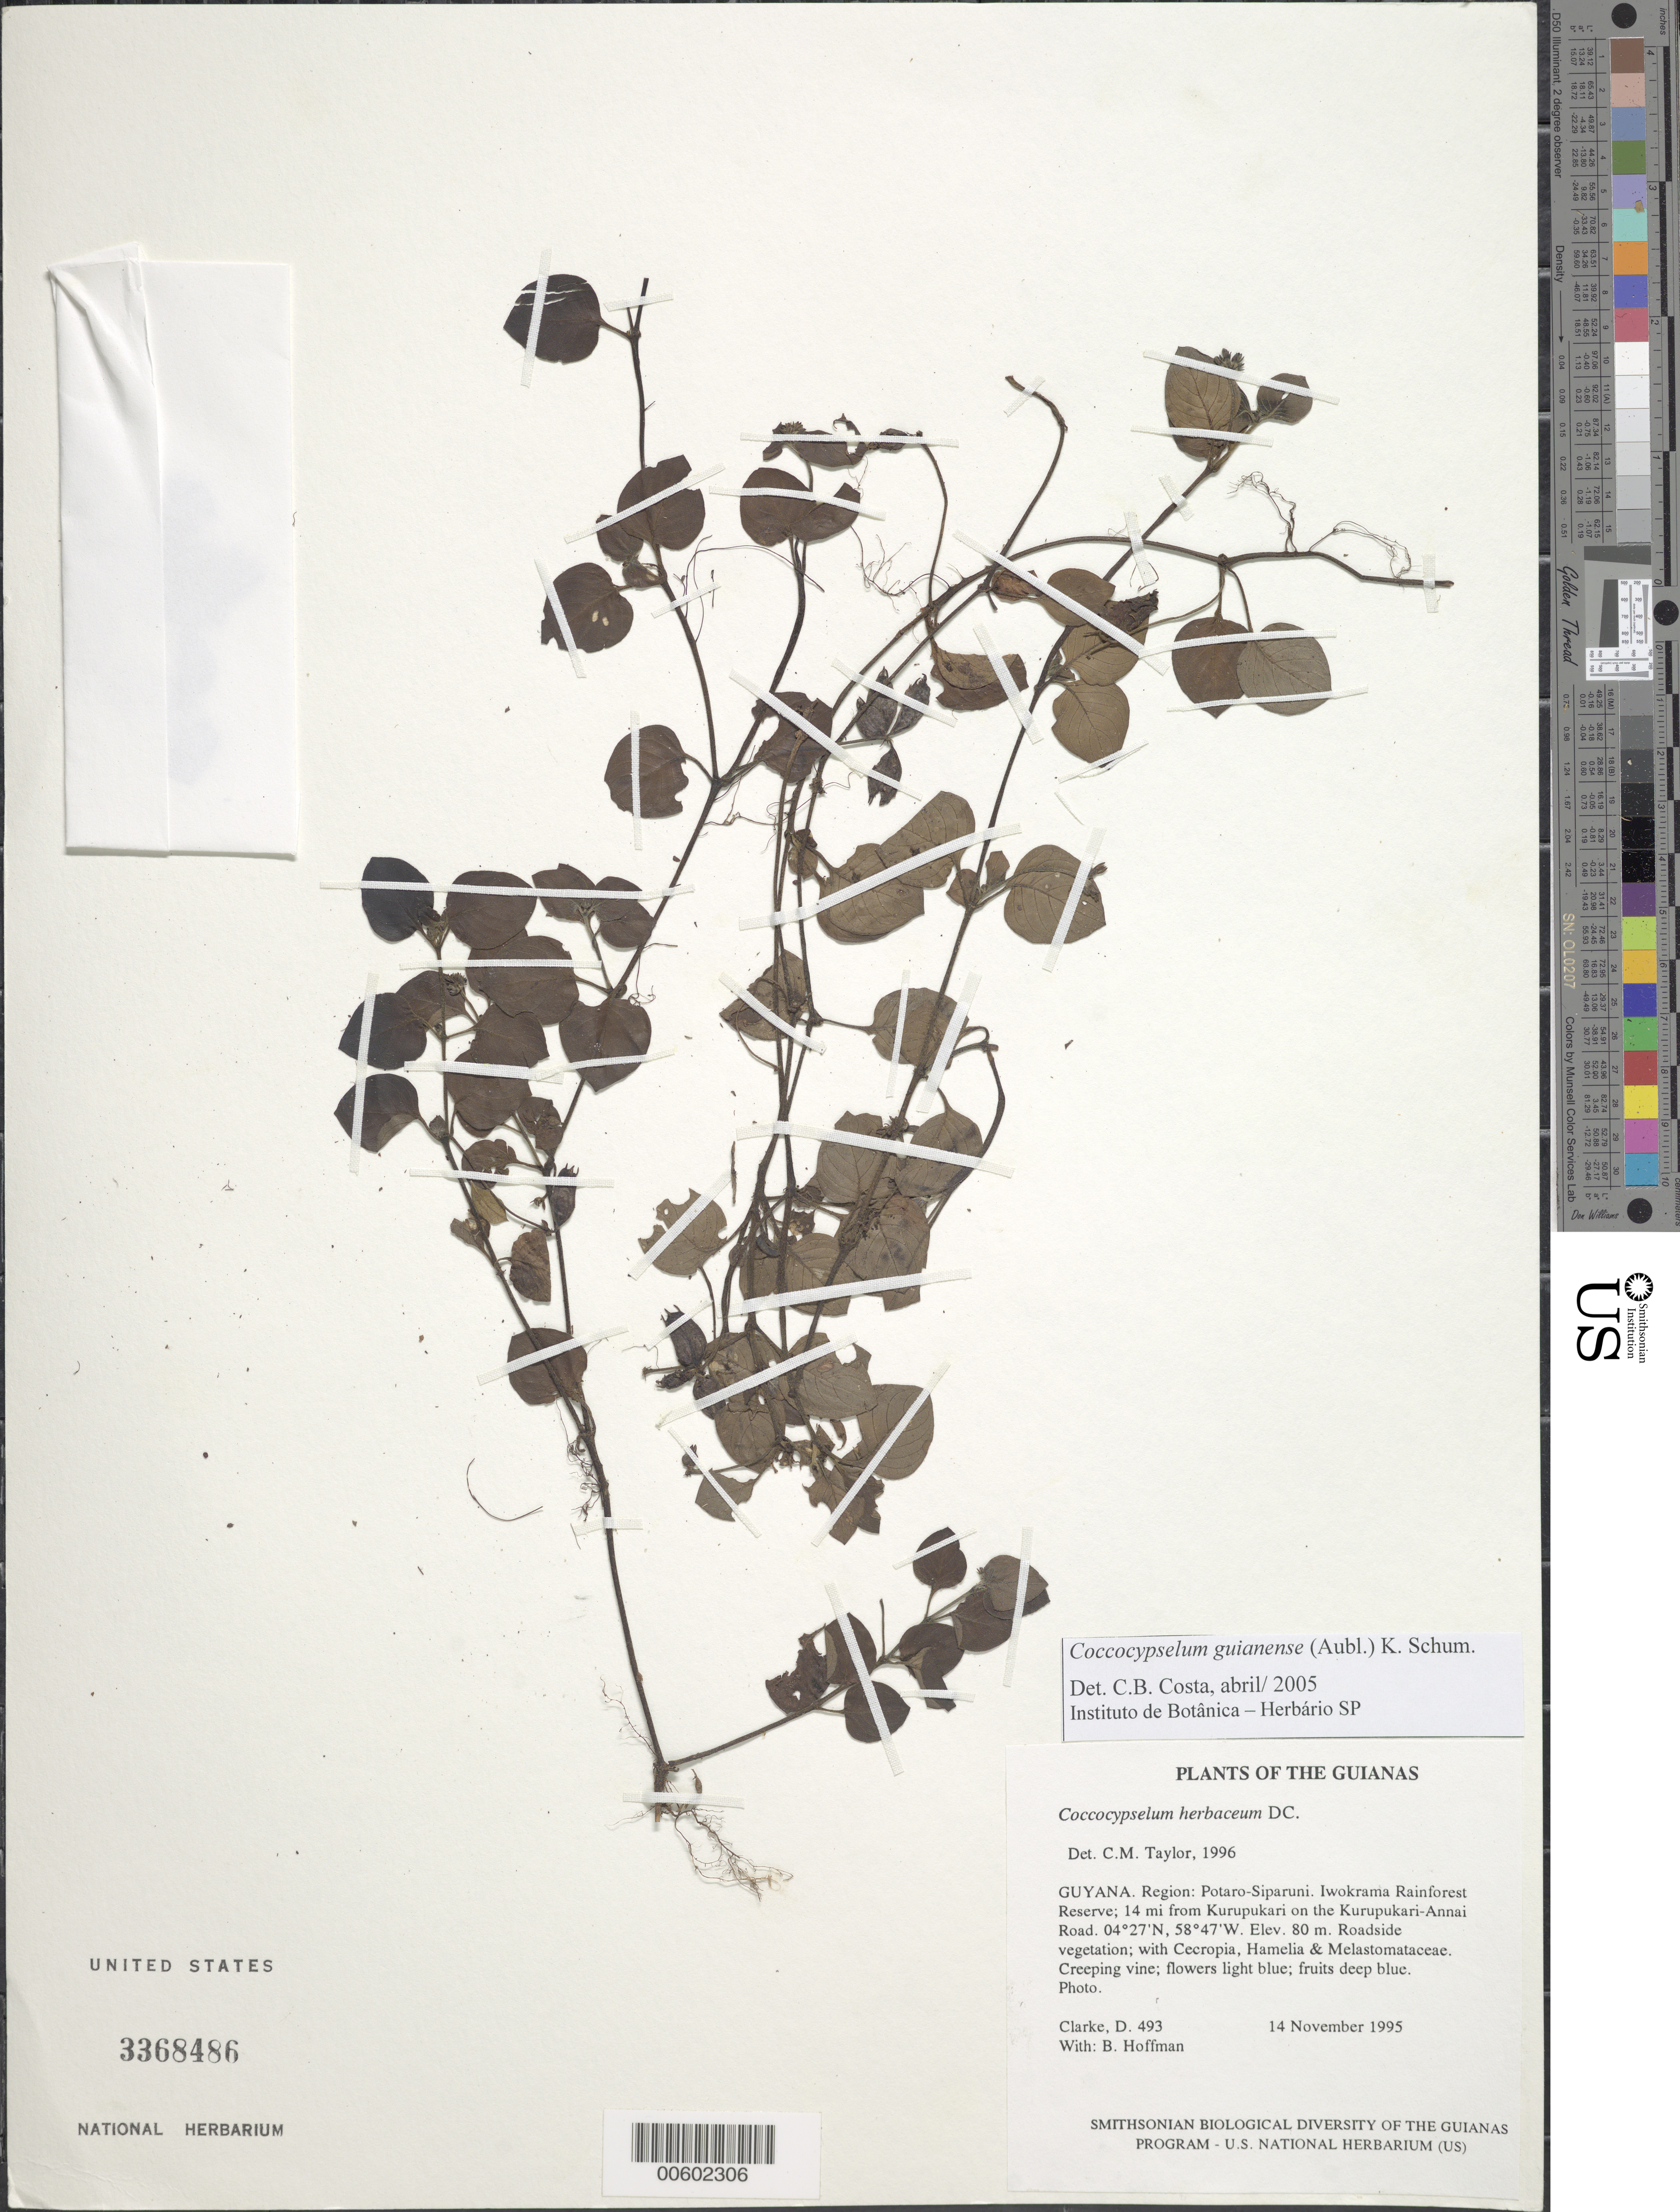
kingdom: Plantae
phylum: Tracheophyta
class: Magnoliopsida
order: Gentianales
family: Rubiaceae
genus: Coccocypselum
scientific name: Coccocypselum guianense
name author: (Aubl.) K. Schum.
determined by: Costa, C. B.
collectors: H. D. Clarke & B. Hoffman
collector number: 493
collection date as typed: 14 November 1995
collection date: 1995-11-14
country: Guyana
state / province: Potaro-Siparuni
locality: Iwokrama Rainforest Reserve; 14 mi from Kurupukari on the Kurupukari-Annai Road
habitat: Roadside vegetation; with Cecropia, Hamelia & Melastomataceae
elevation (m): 80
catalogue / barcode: US 3368486